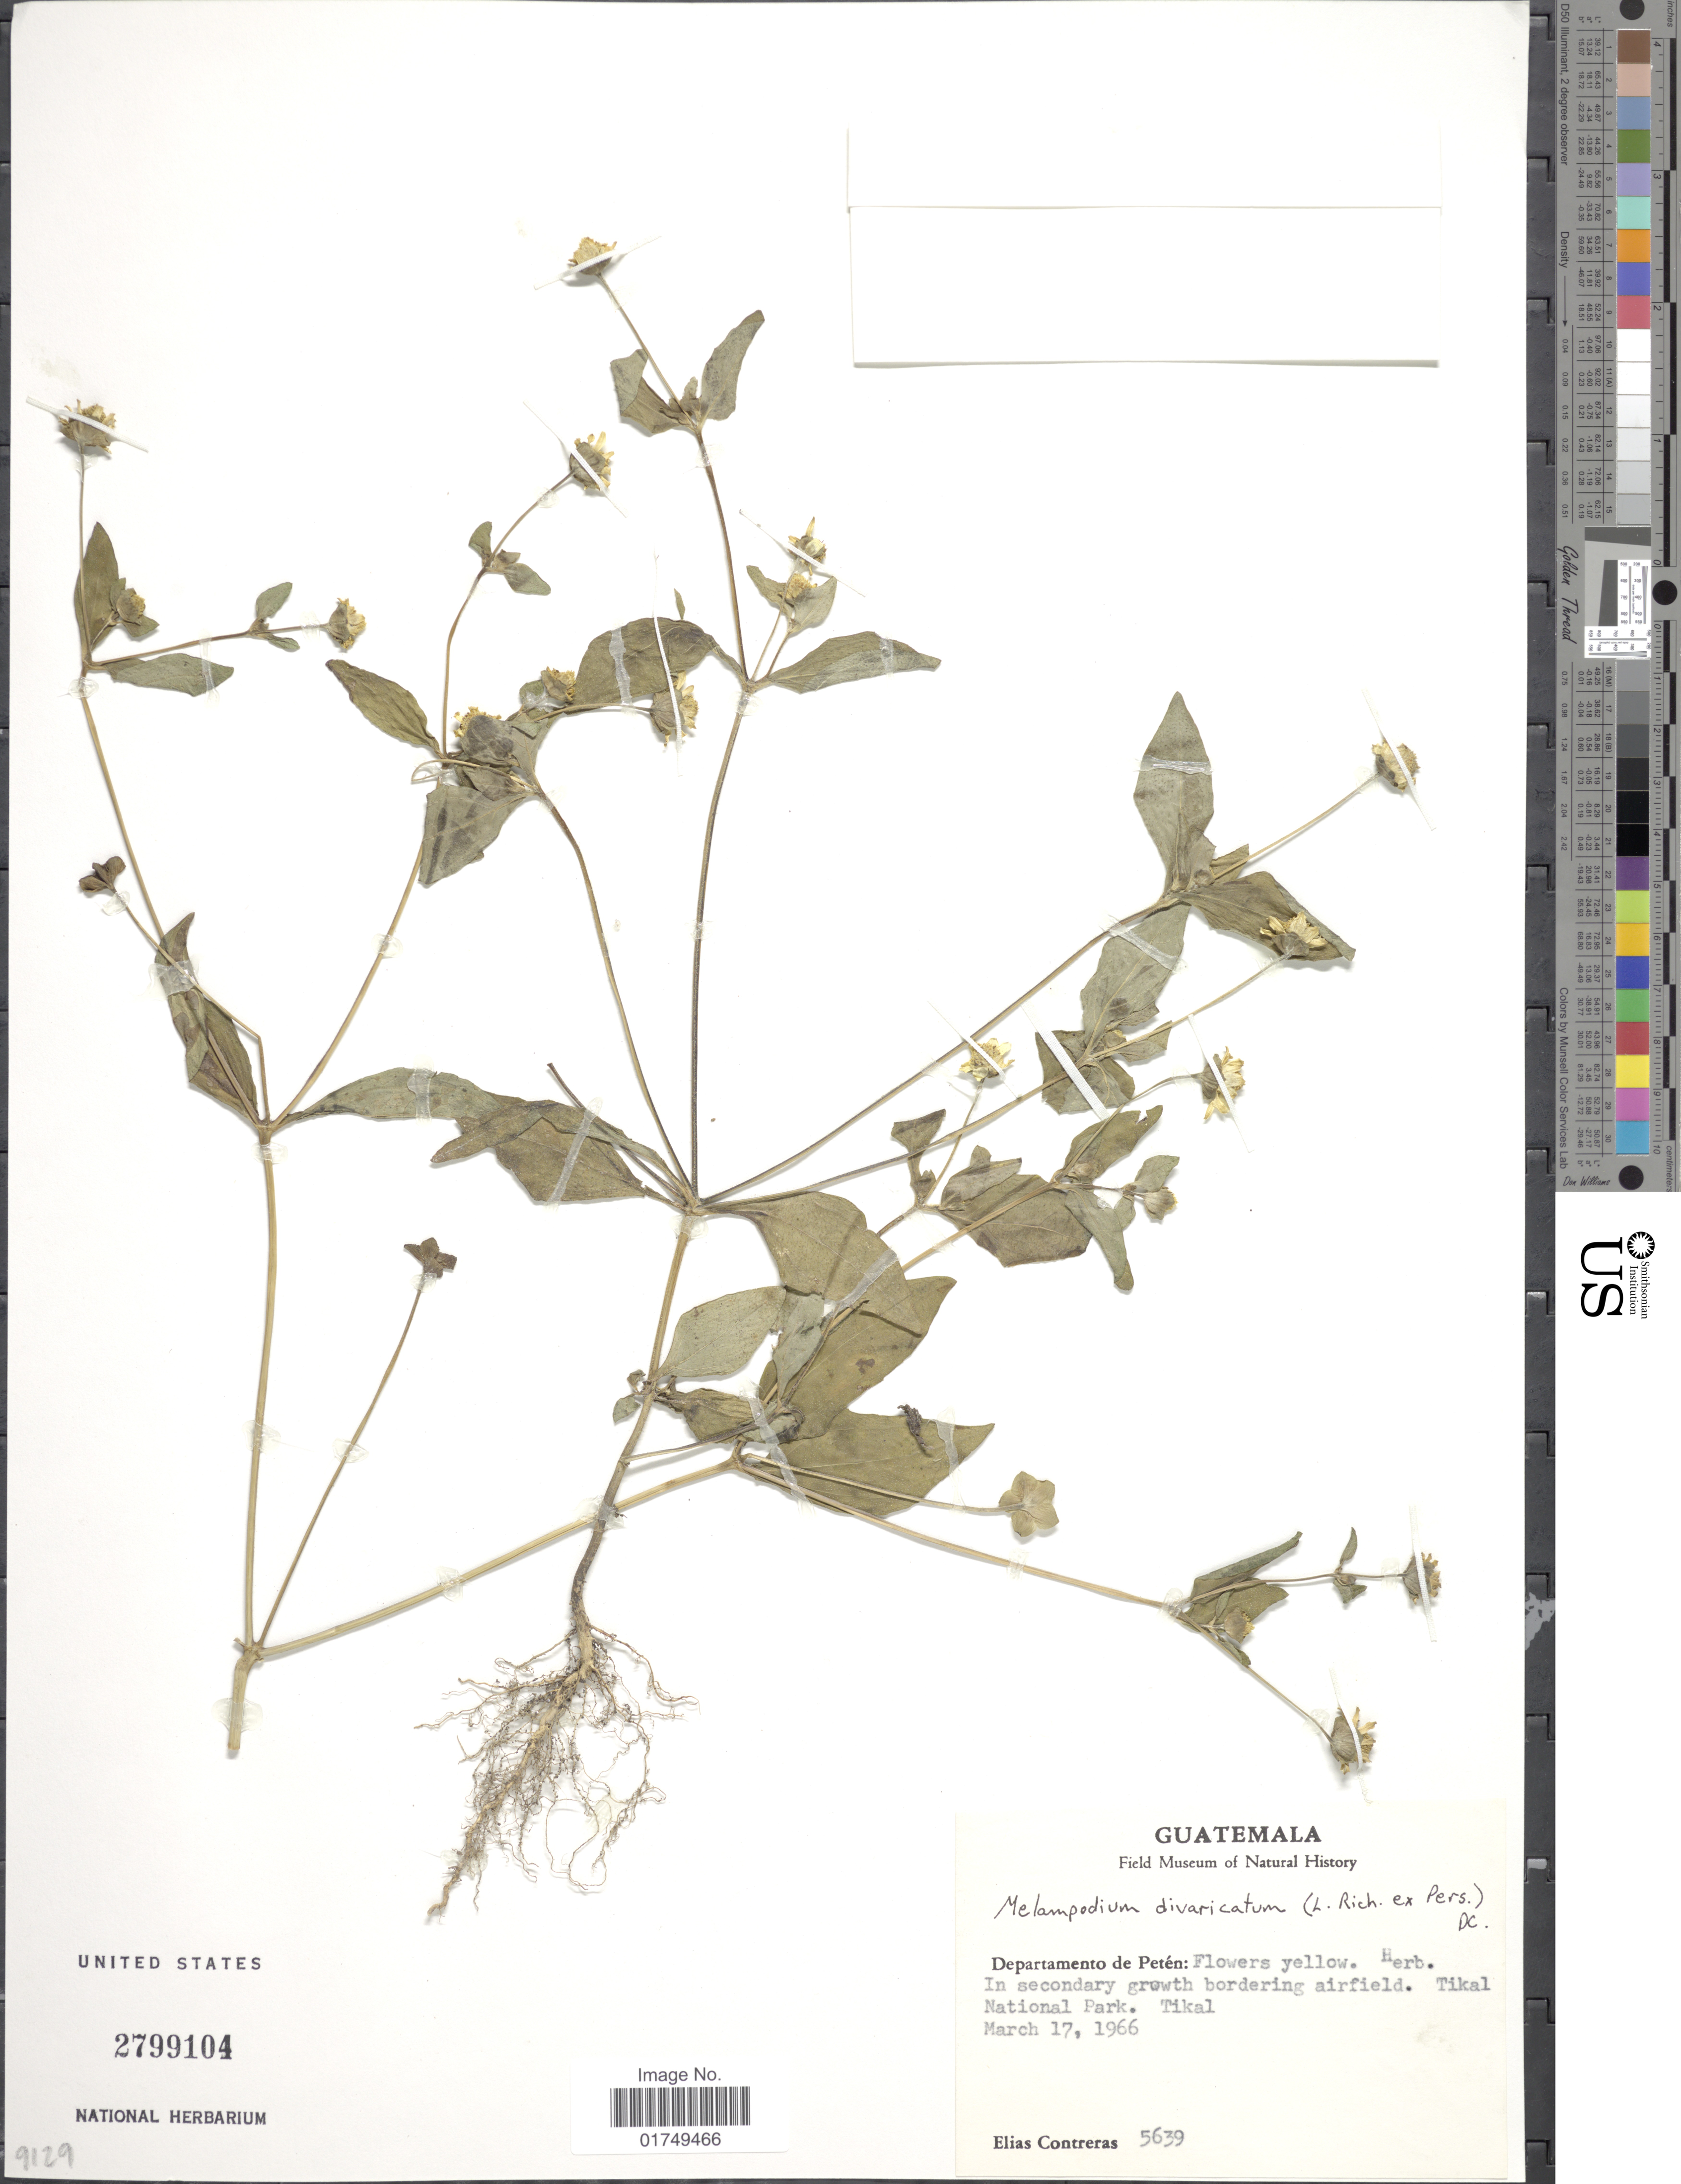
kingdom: Plantae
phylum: Tracheophyta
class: Magnoliopsida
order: Asterales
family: Asteraceae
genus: Melampodium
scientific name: Melampodium divaricatum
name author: (Rich.) DC.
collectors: E. Contreras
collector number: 5639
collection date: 1966-03-17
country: Guatemala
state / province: El Petén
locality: Tikal National Park, Tikal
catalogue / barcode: US 2799104